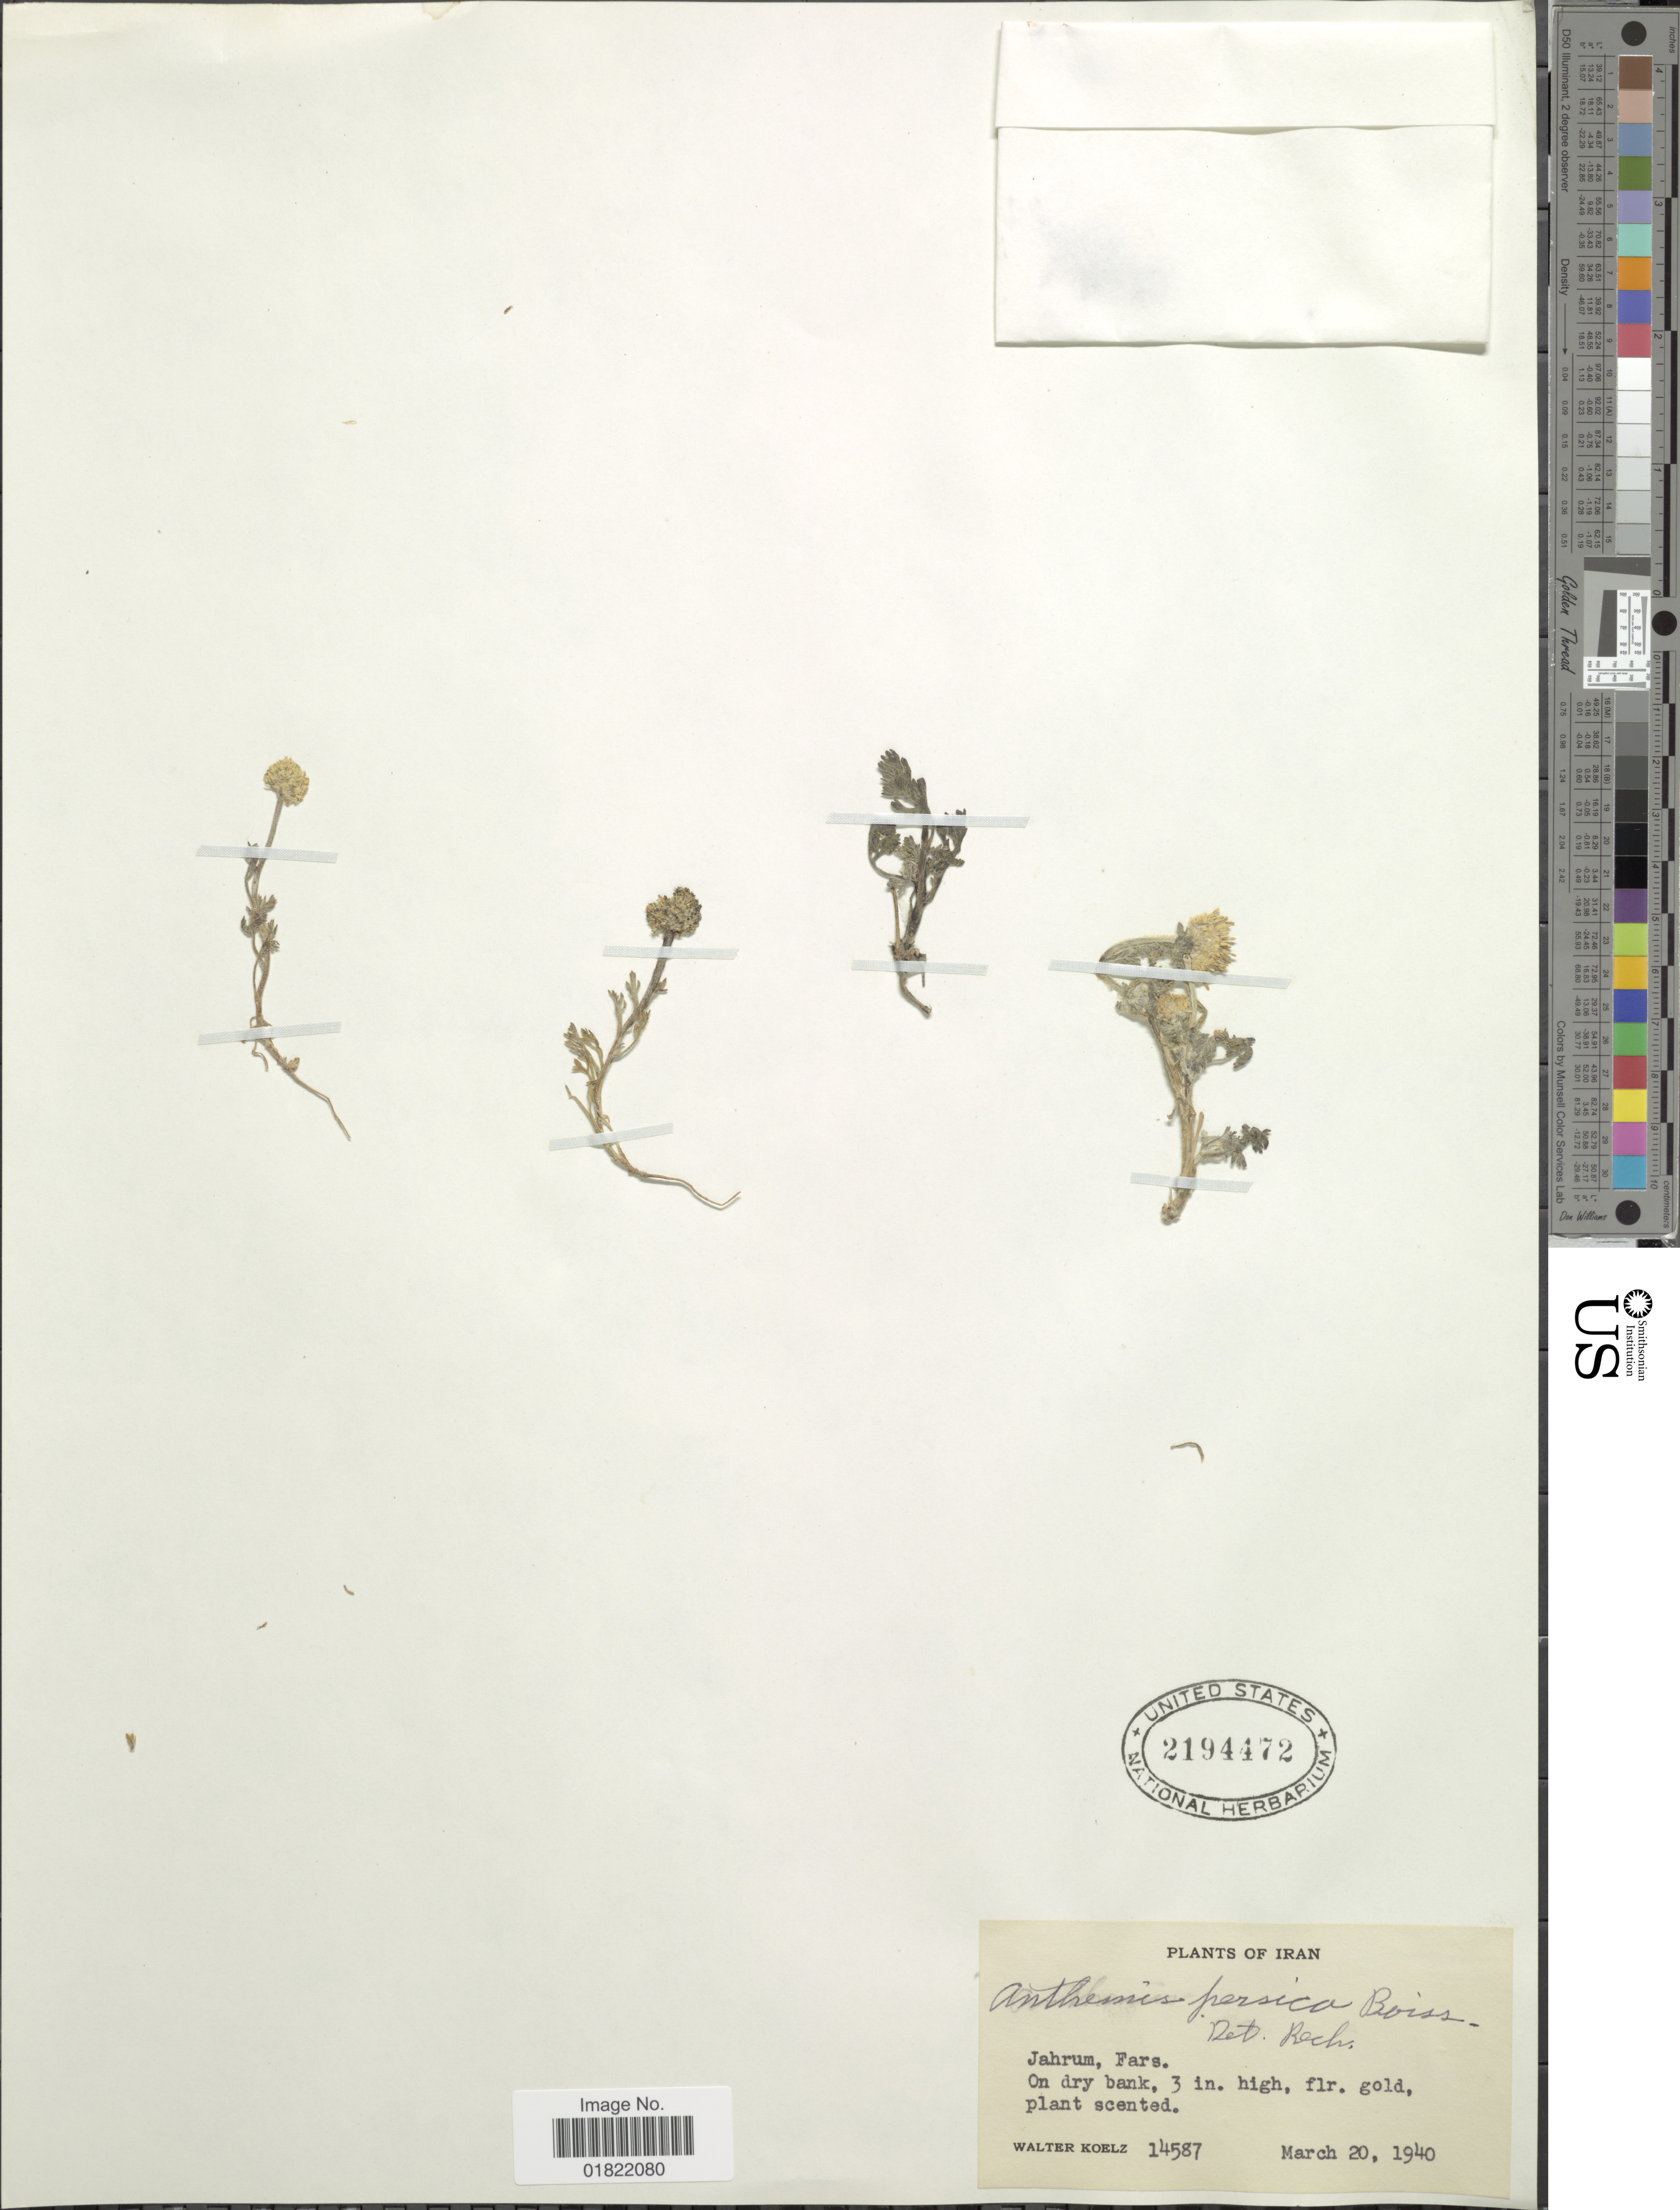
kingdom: Plantae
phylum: Tracheophyta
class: Magnoliopsida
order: Asterales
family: Asteraceae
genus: Anthemis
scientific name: Anthemis persica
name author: Boiss.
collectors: W. N. Koelz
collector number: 14587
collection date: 1940-03-20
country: Iran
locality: Jahrum, Fars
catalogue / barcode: US 2194472